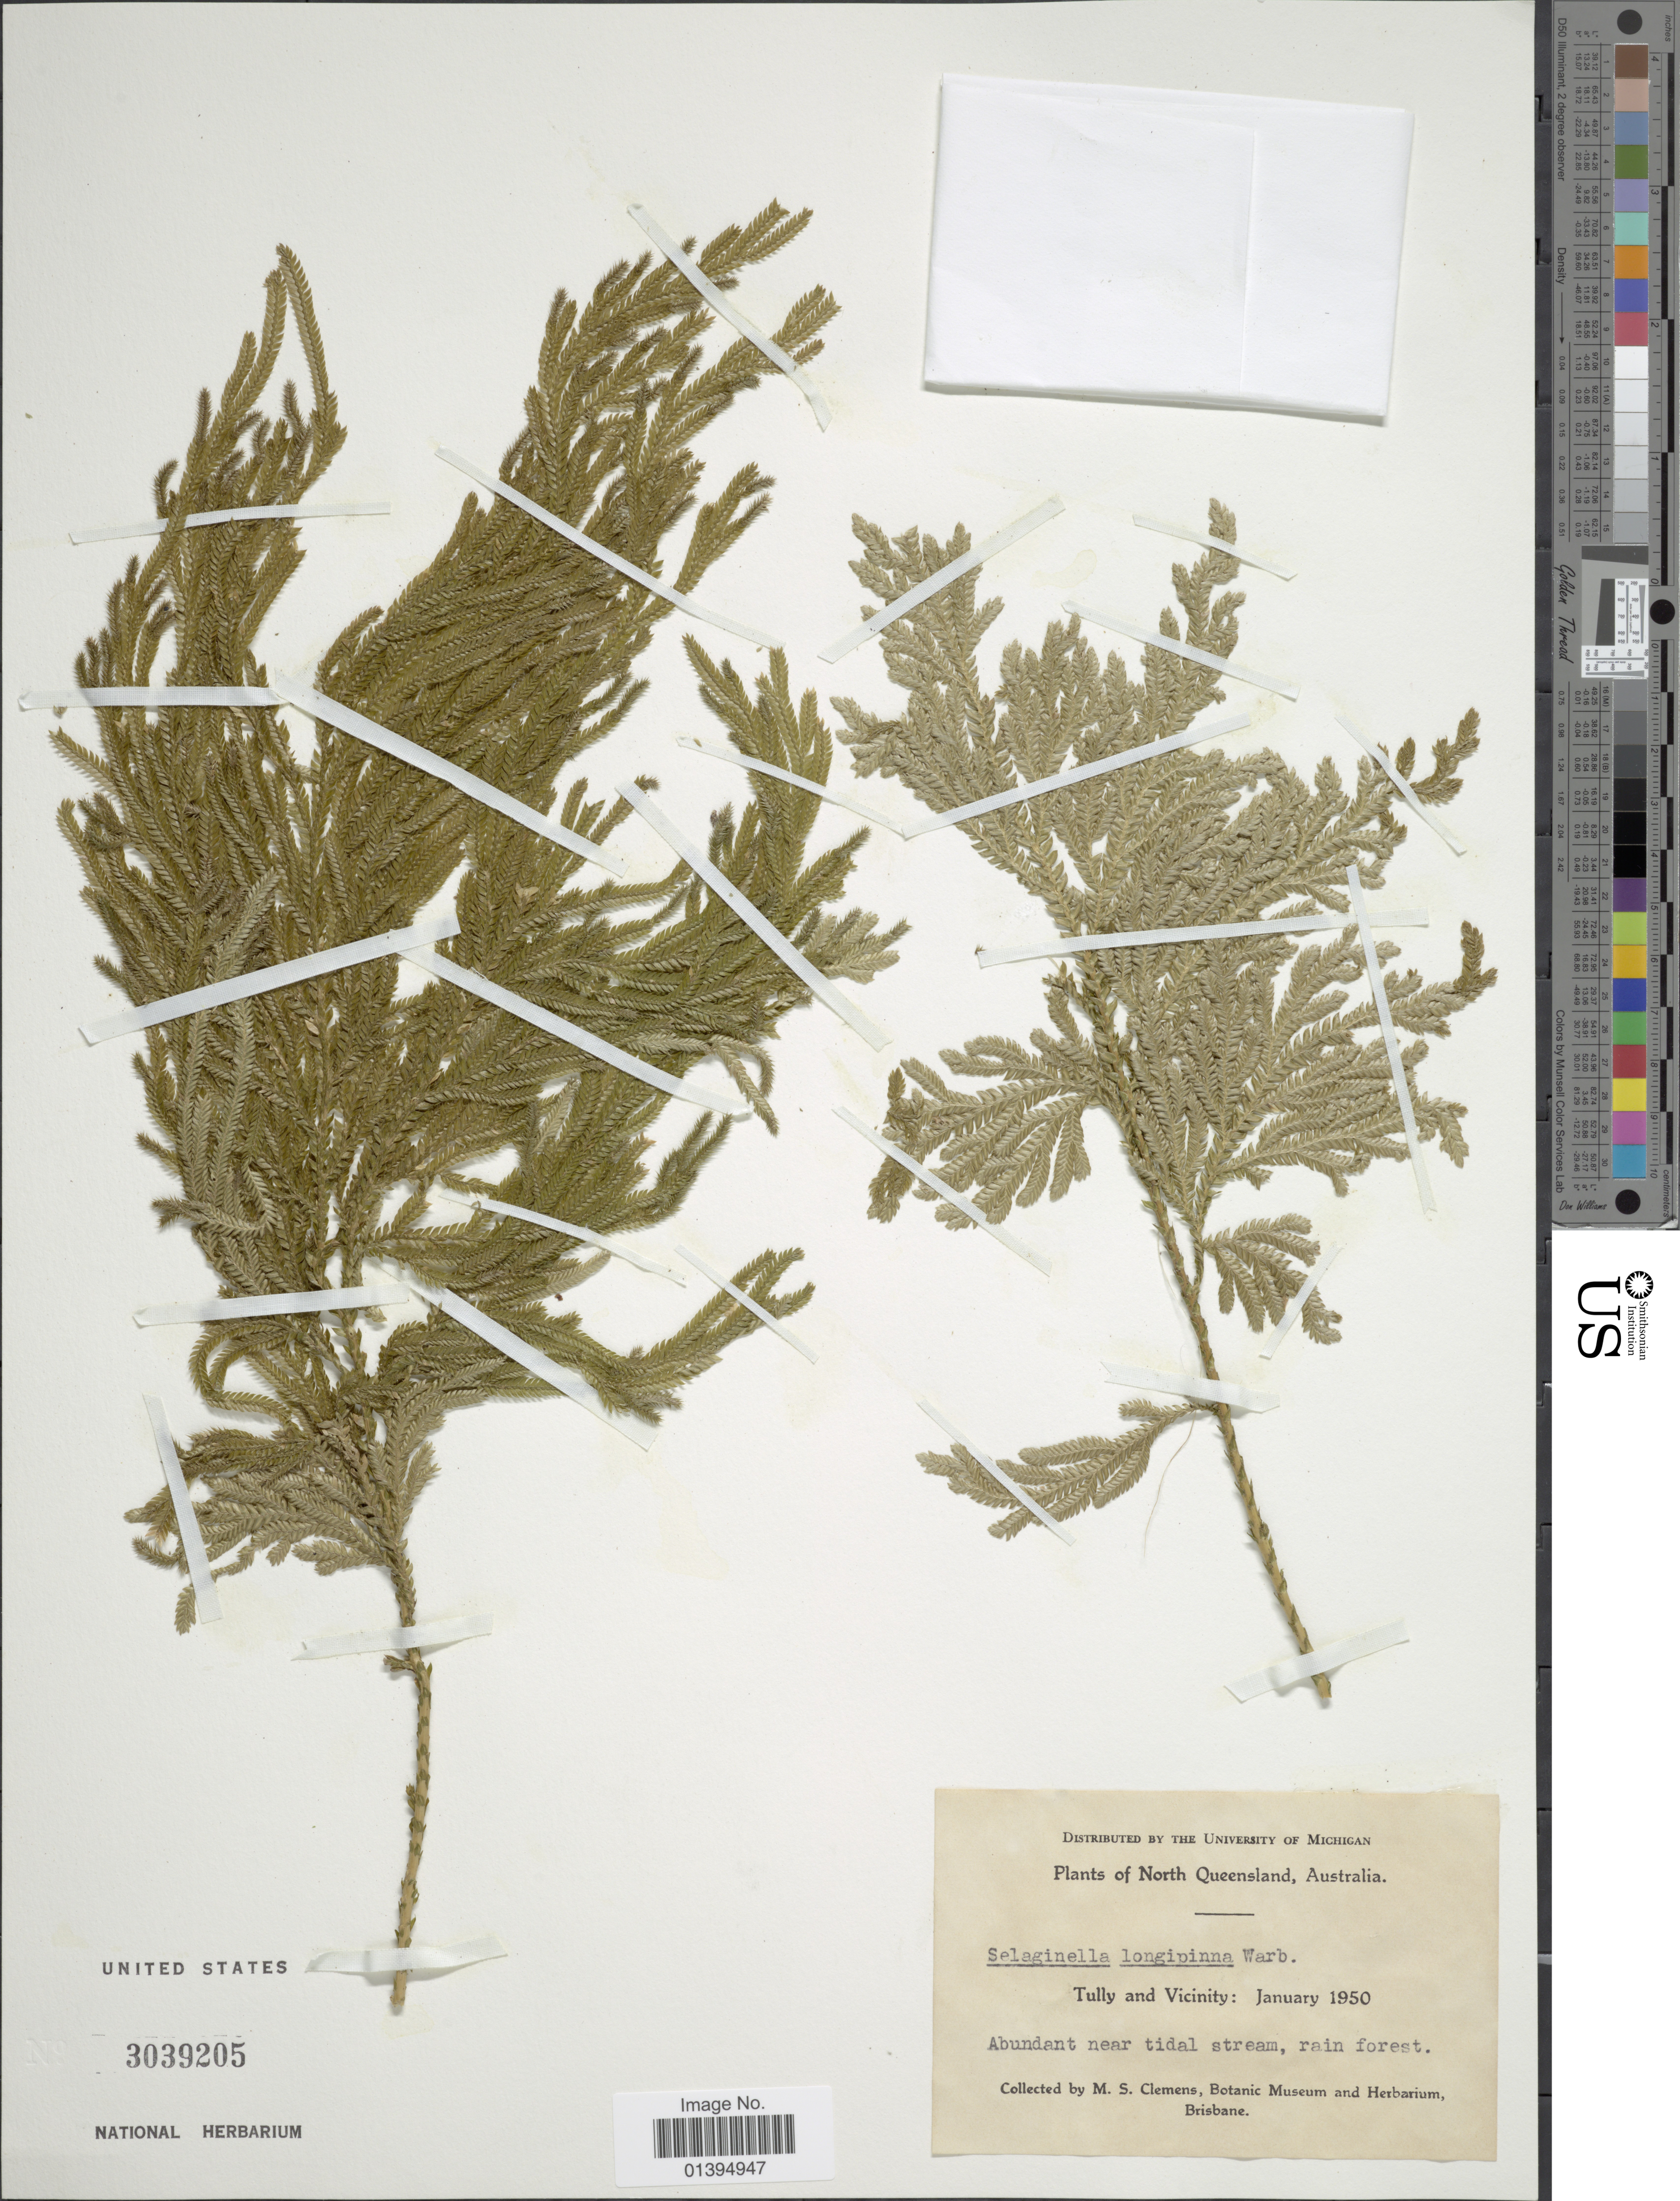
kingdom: Plantae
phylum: Tracheophyta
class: Lycopodiopsida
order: Selaginellales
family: Selaginellaceae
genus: Selaginella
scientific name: Selaginella longipinna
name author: Warb.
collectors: M. S. Clemens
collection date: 1950-01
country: Australia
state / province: Queensland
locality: North Queensland, Tully and Vicinity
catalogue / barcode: US 3039205